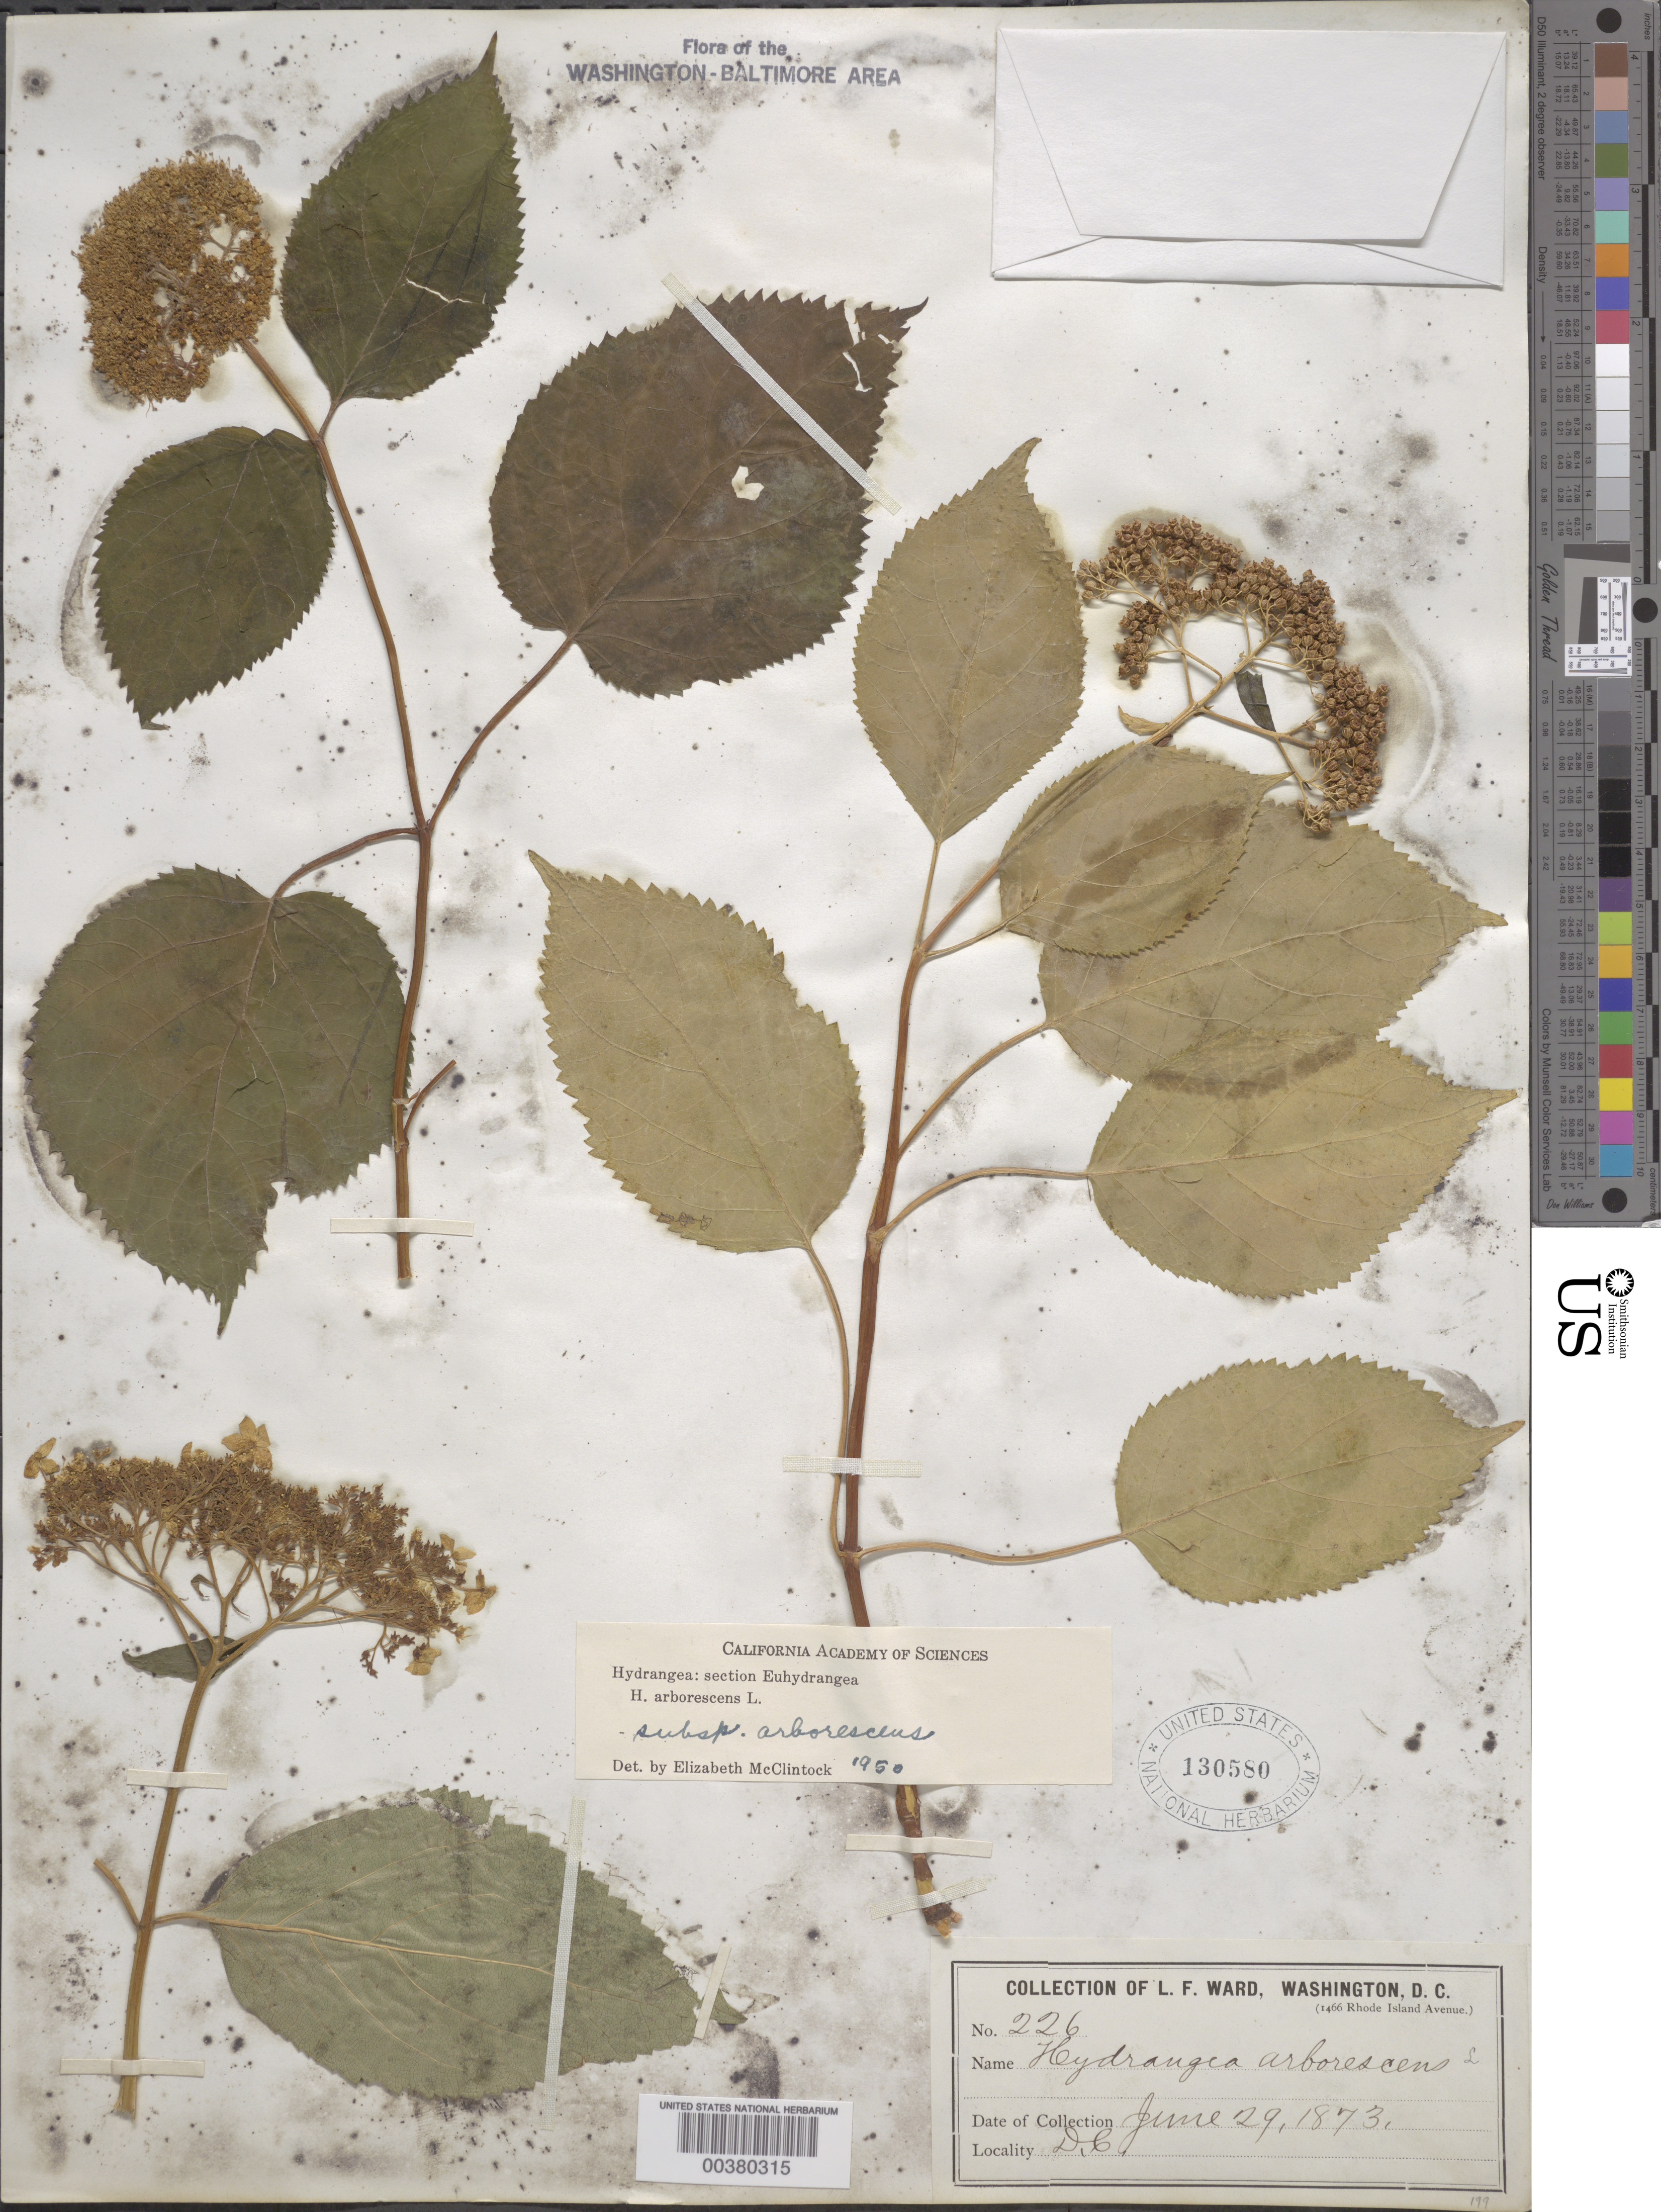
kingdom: Plantae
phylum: Tracheophyta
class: Magnoliopsida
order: Cornales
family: Hydrangeaceae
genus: Hydrangea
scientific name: Hydrangea arborescens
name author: L.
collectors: L. F. Ward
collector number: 226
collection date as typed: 29 Jun 1873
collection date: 1873-06-29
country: United States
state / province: District of Columbia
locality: Washington DC area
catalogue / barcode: US 130580